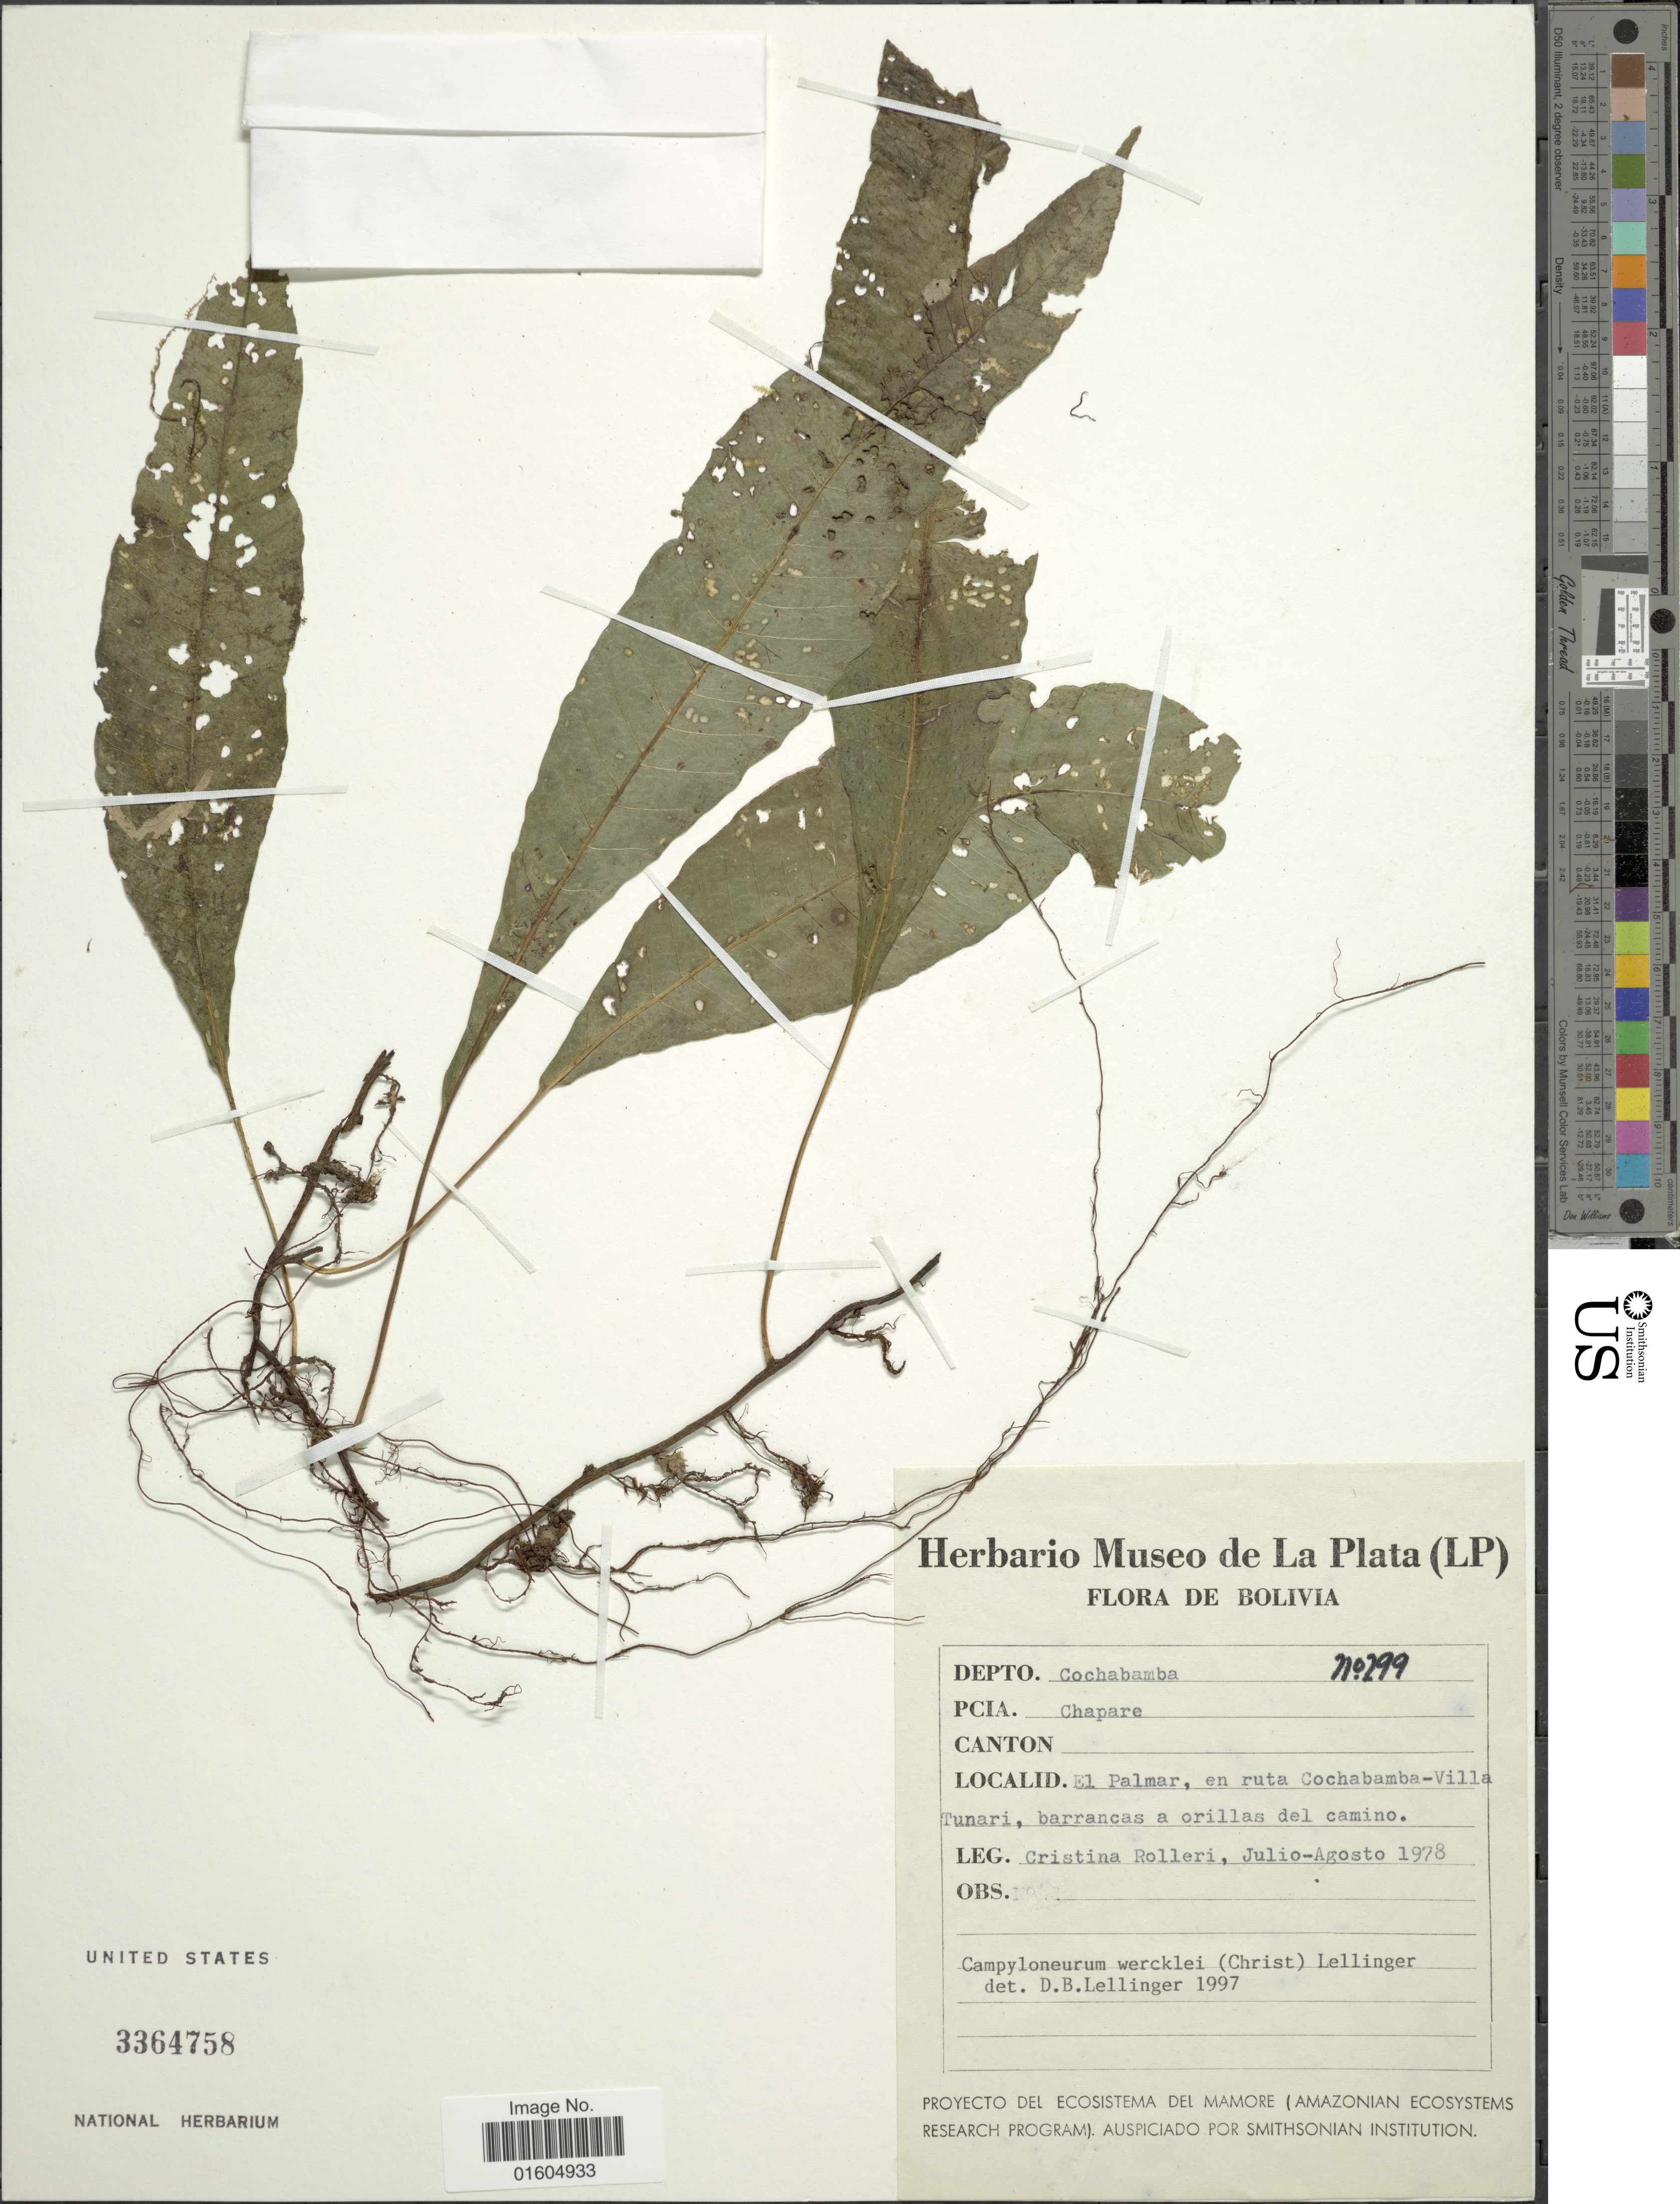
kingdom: Plantae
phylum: Tracheophyta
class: Polypodiopsida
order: Polypodiales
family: Polypodiaceae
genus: Campyloneurum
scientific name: Campyloneurum wercklei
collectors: C. Rolleri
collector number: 299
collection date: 1978-07/1978-08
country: Bolivia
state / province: Cochabamba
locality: Bolivia. Dept. Cochabamba. Pcia. Chapare. El Palmar, en ruta Cochabamba-Villa Tunari, barrancas a orillas del camino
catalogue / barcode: US 3364758